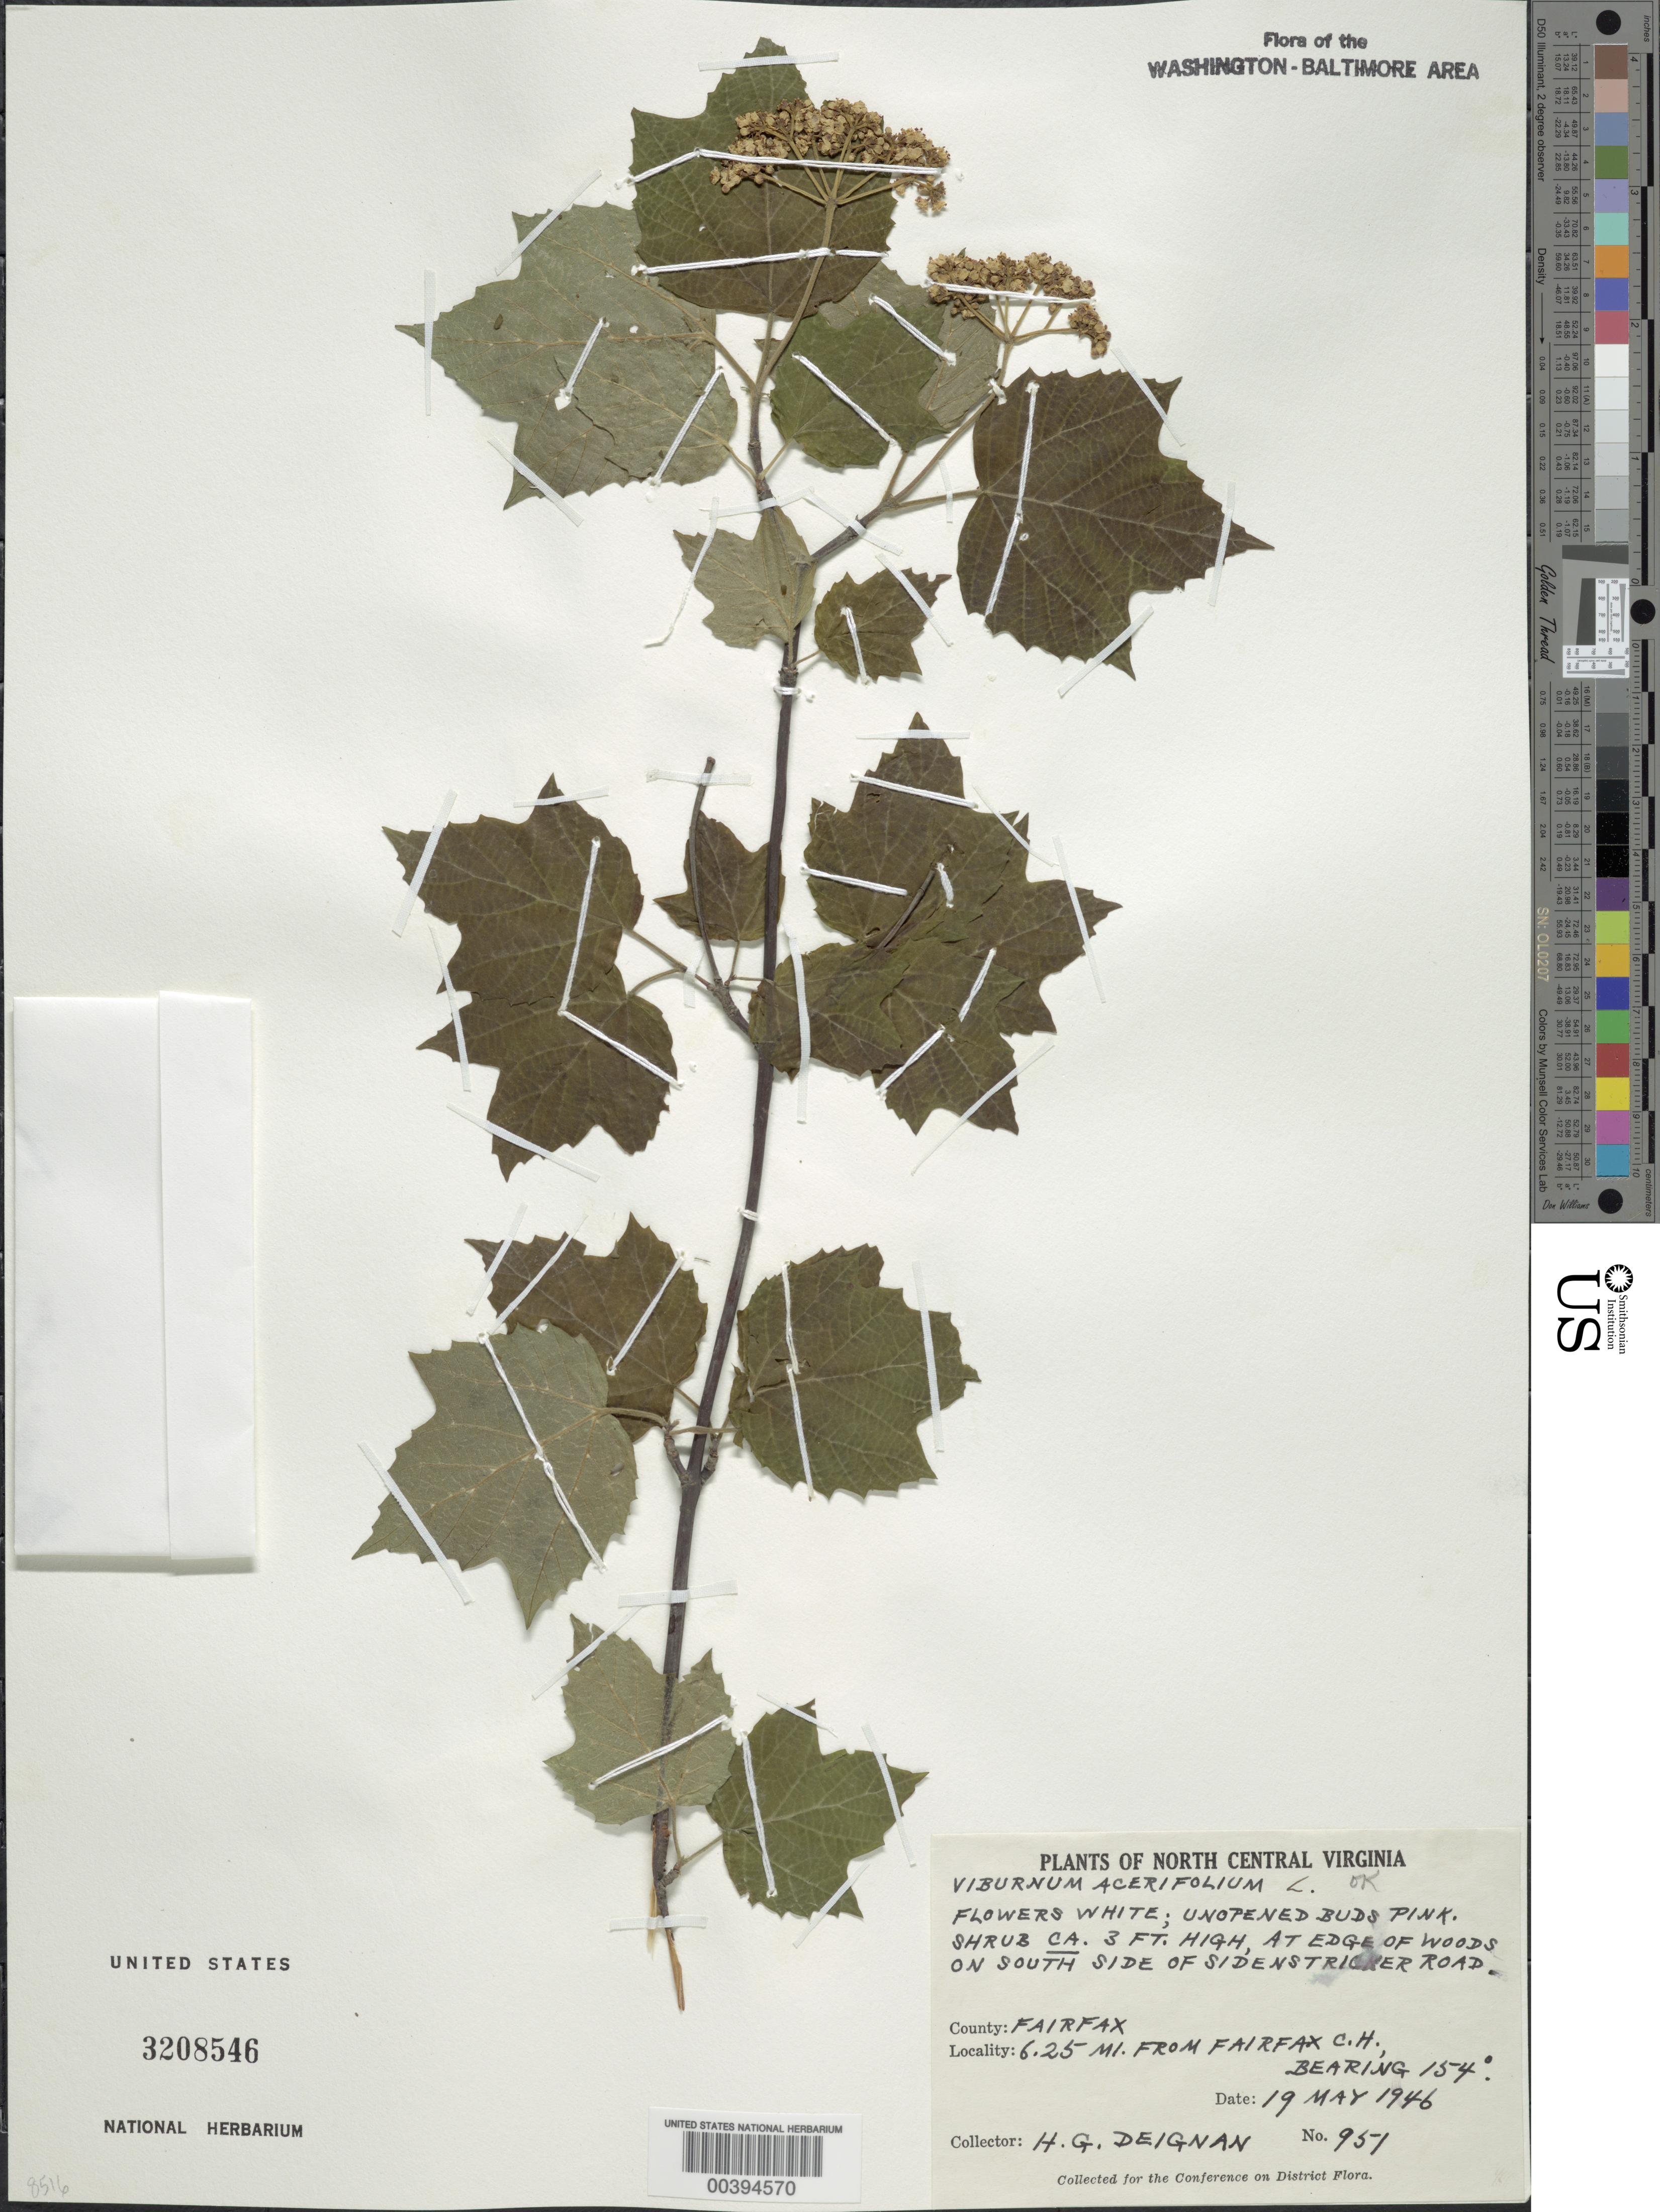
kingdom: Plantae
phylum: Tracheophyta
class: Magnoliopsida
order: Dipsacales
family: Viburnaceae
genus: Viburnum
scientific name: Viburnum acerifolium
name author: L.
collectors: H. Deignan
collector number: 951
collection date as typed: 19 May 1946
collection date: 1946-05-19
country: United States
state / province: Virginia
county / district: Fairfax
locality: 6.25 M from Fairfax Court House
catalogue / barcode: US 3208546